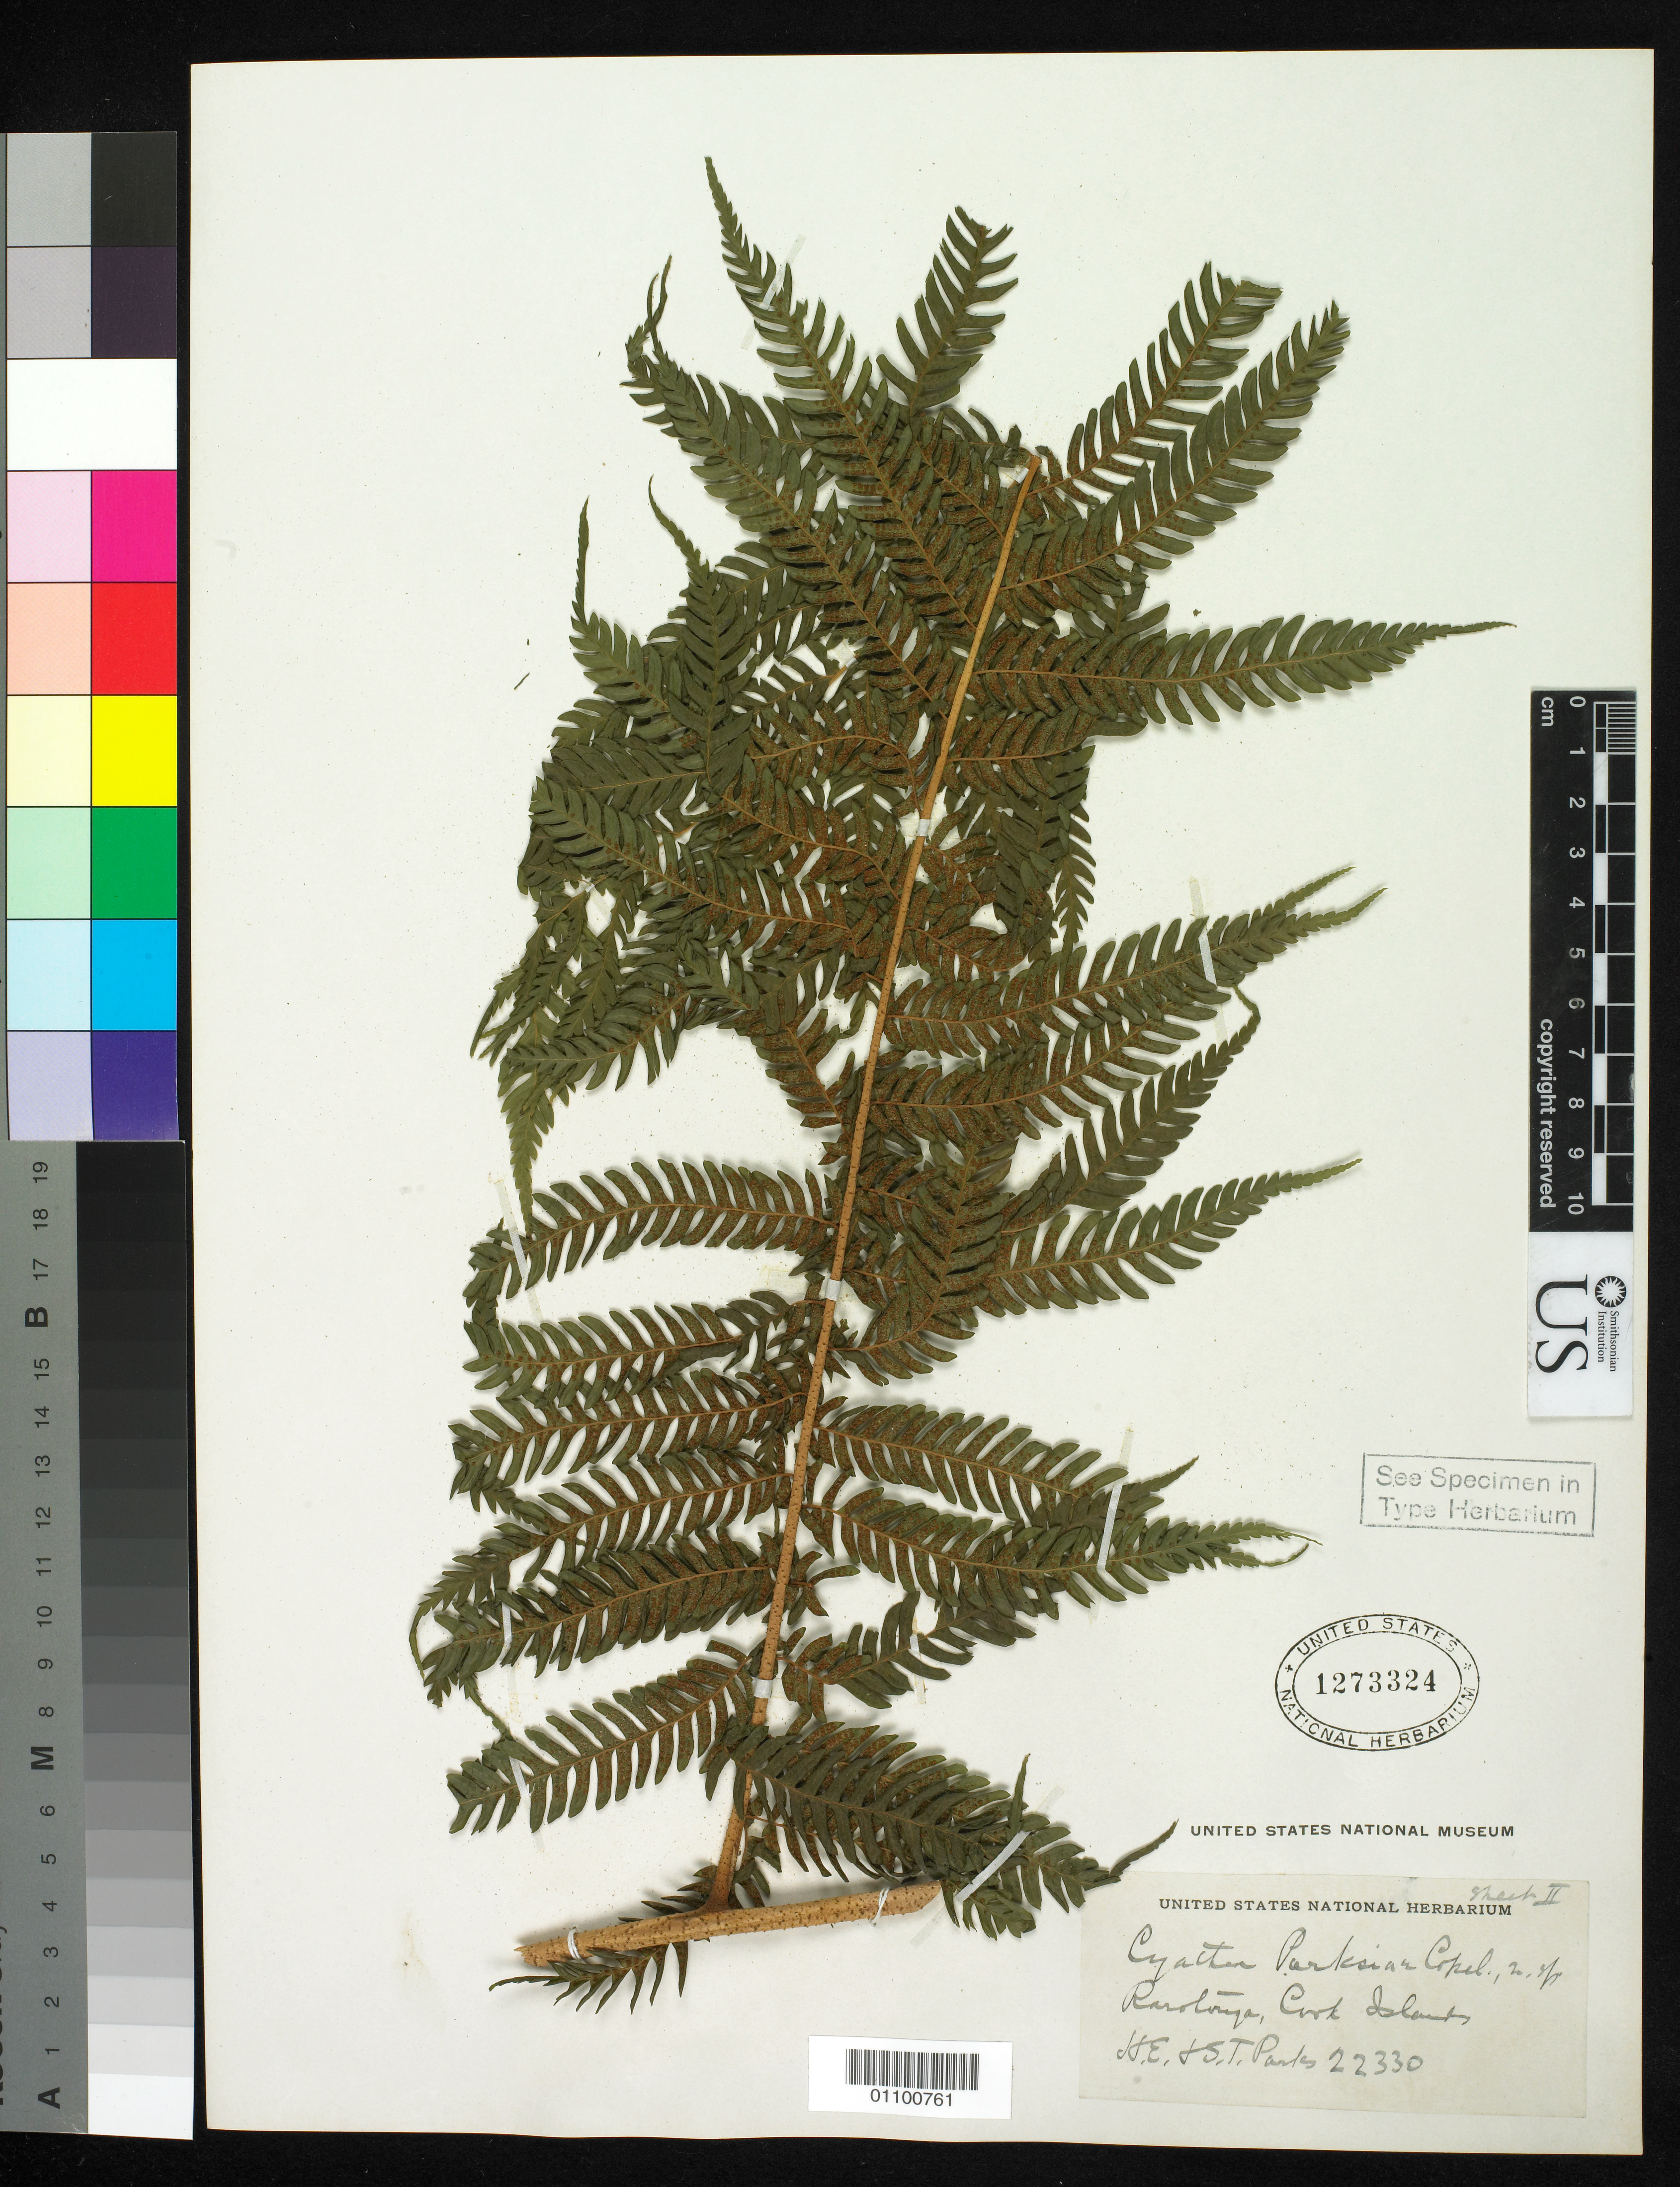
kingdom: Plantae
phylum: Tracheophyta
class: Polypodiopsida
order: Cyatheales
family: Cyatheaceae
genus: Cyathea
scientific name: Cyathea parksiae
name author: Copel.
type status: Type Collection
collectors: H. E. Parks & S. Parks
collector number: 22330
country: Cook Islands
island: Rarotonga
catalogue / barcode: US 1273324